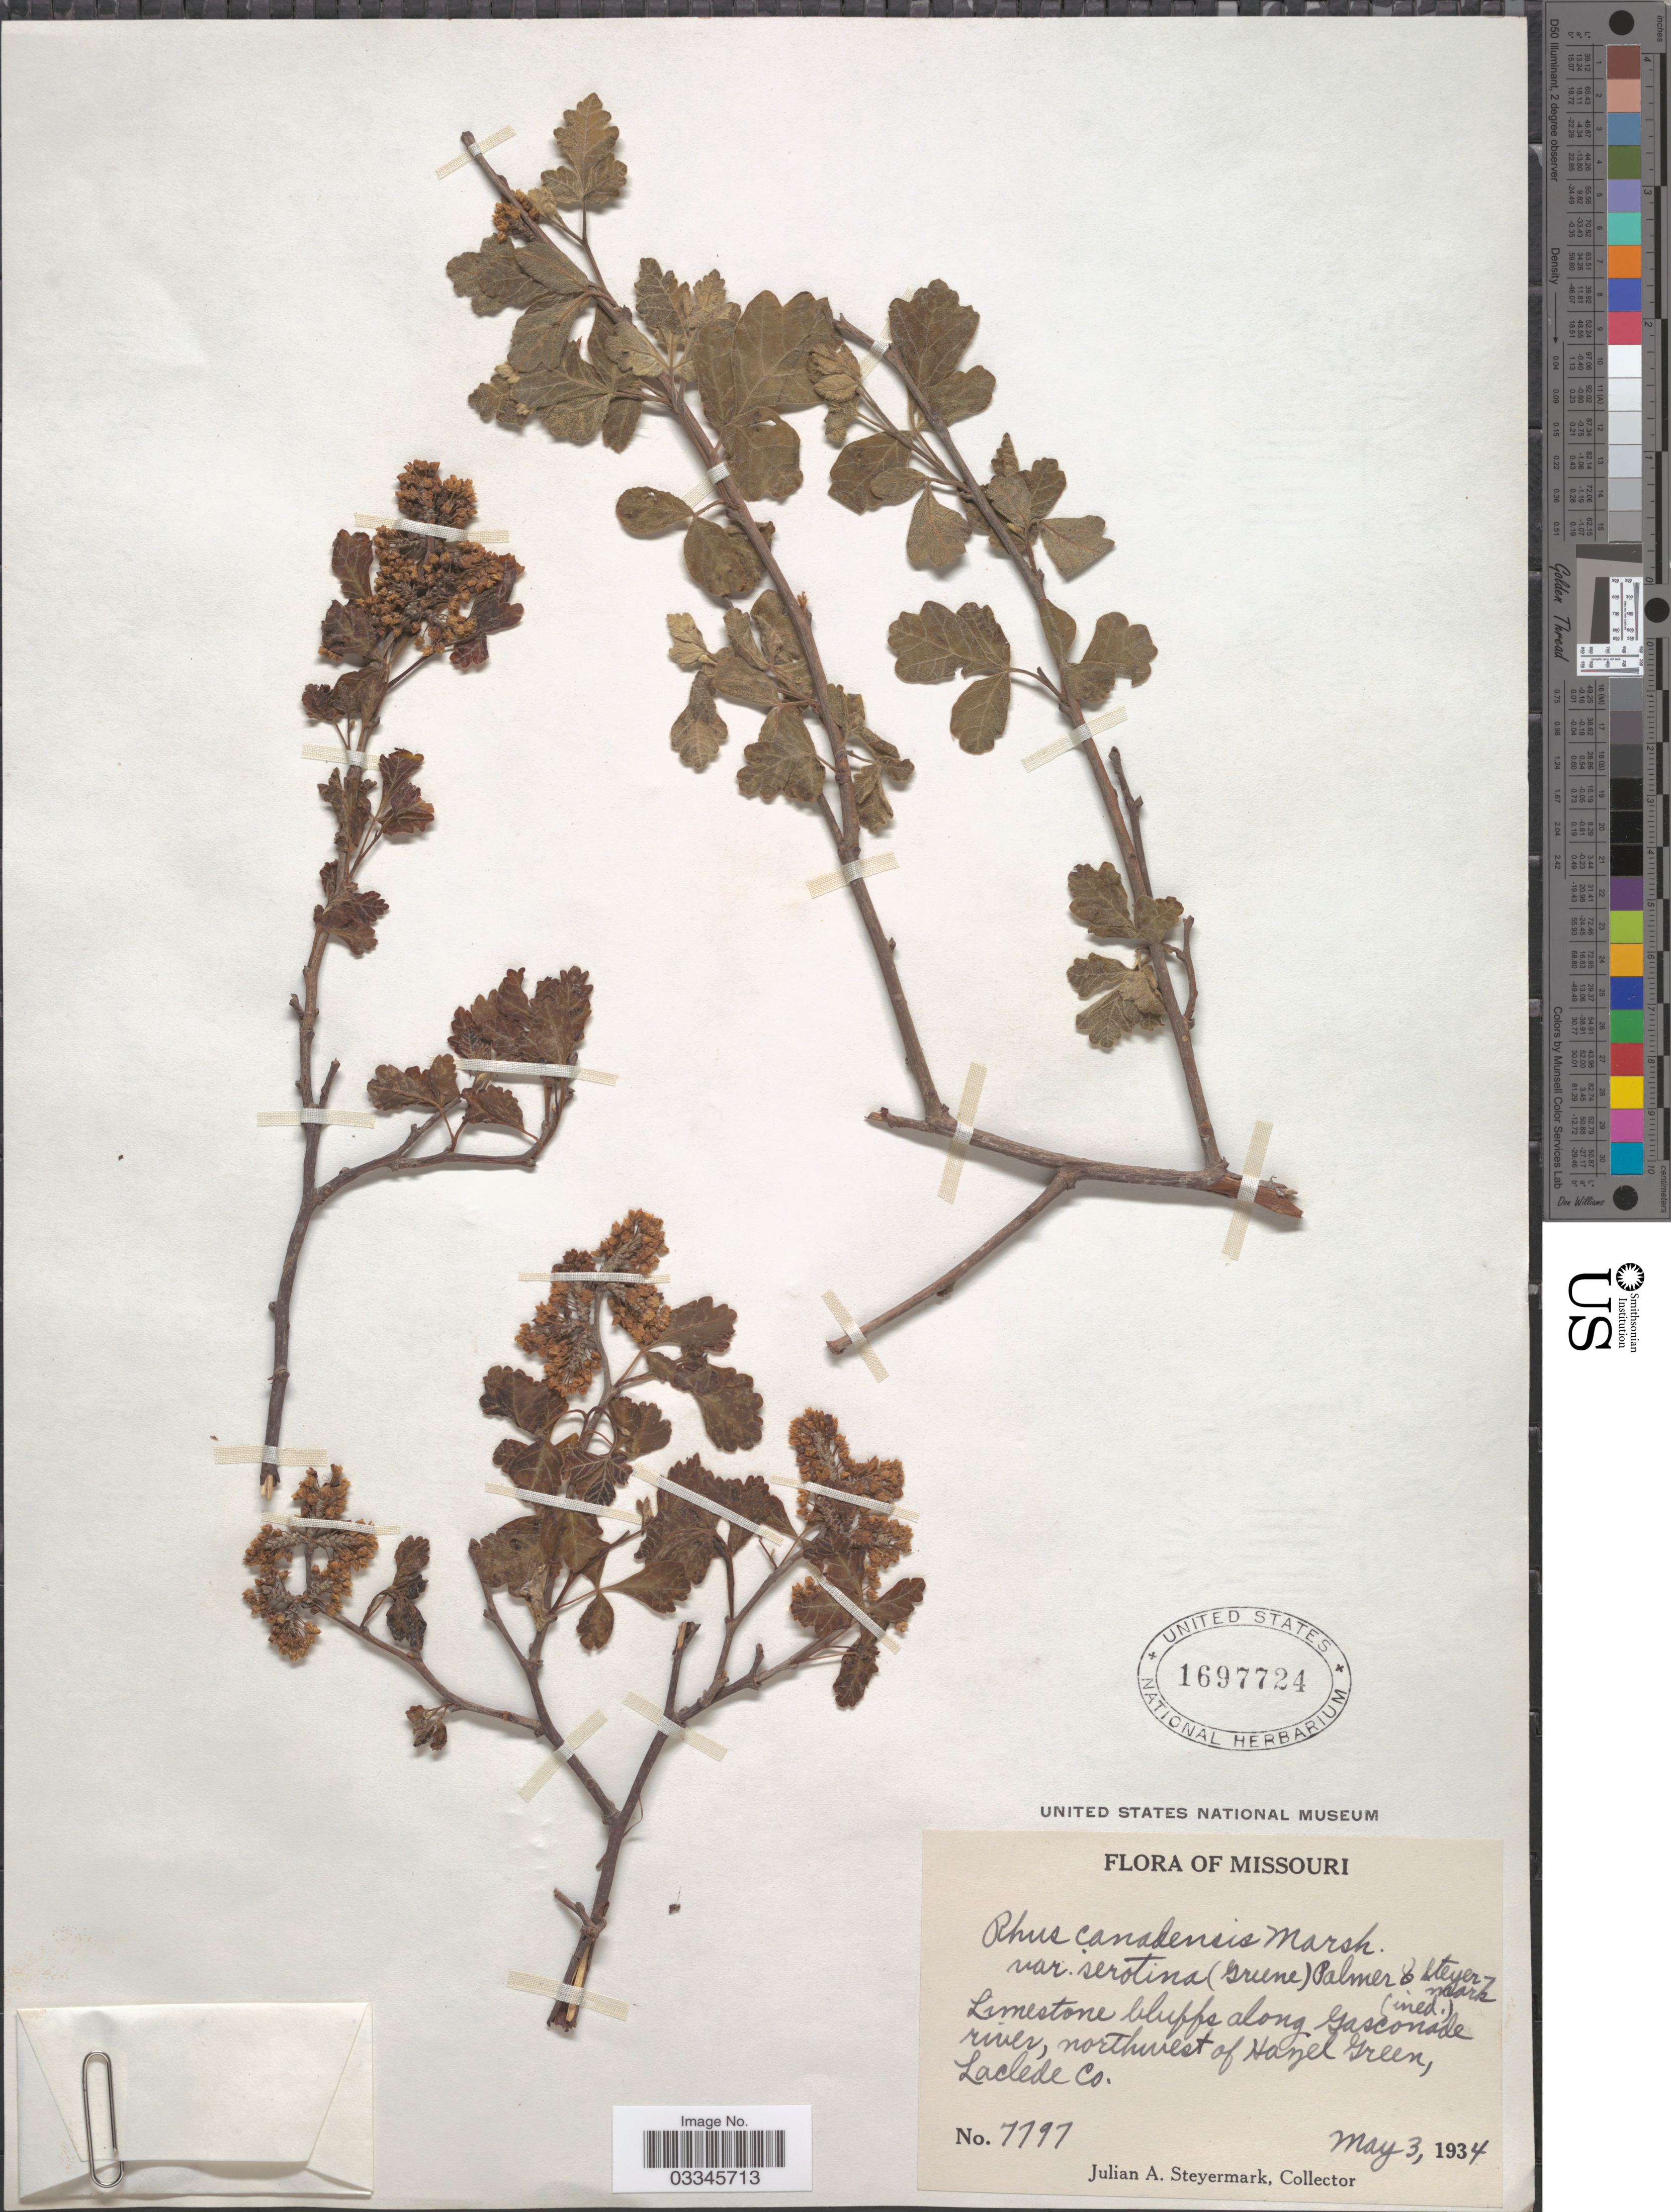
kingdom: Plantae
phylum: Tracheophyta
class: Magnoliopsida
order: Sapindales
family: Anacardiaceae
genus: Rhus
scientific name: Rhus canadensis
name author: Marshall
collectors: J. Steyermark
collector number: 7797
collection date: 1934-05-03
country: United States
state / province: Missouri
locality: Limestone bluffs along Gasconade river, northwest of Hazel Green, Laclede Co.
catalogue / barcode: US 1697724